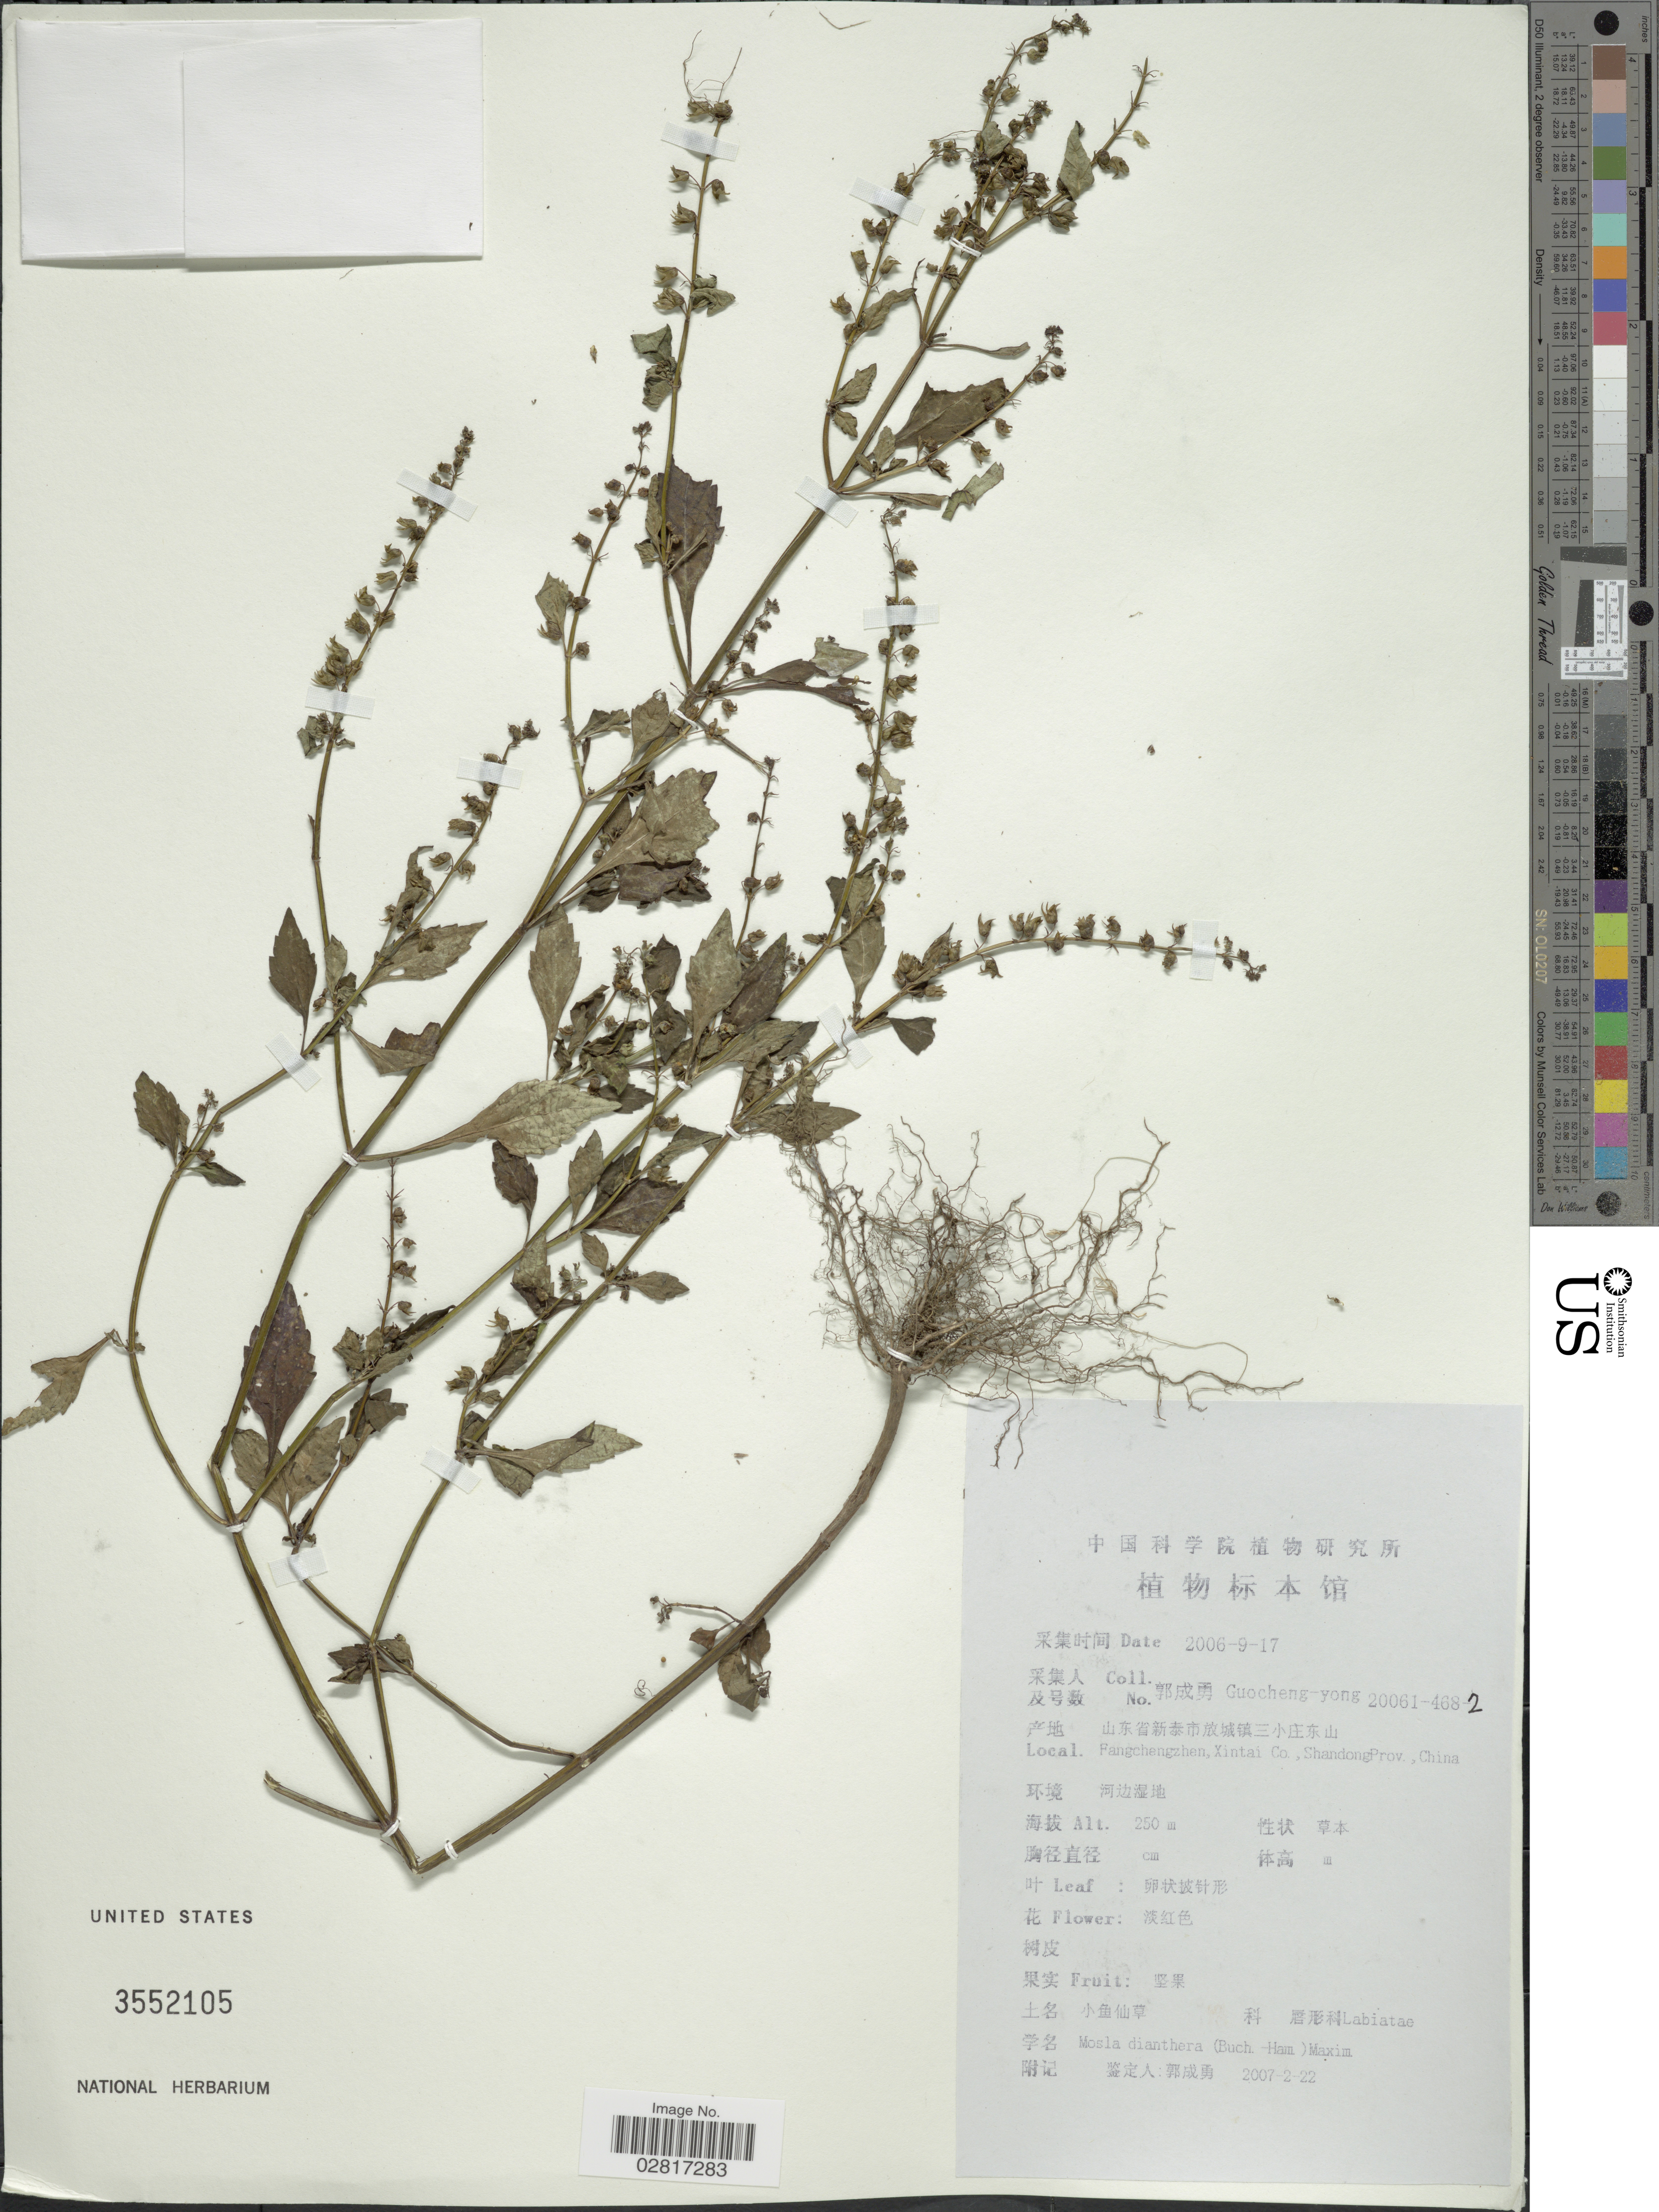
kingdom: Plantae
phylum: Tracheophyta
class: Magnoliopsida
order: Lamiales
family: Lamiaceae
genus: Mosla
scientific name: Mosla dianthera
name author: (Roxb.) Maxim.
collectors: Guo cheng-yong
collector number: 20061-468-2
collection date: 2006-09-17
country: China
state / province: Shandong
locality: Fangchengzhen, Xintai Co.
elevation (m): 250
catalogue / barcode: US 3552105